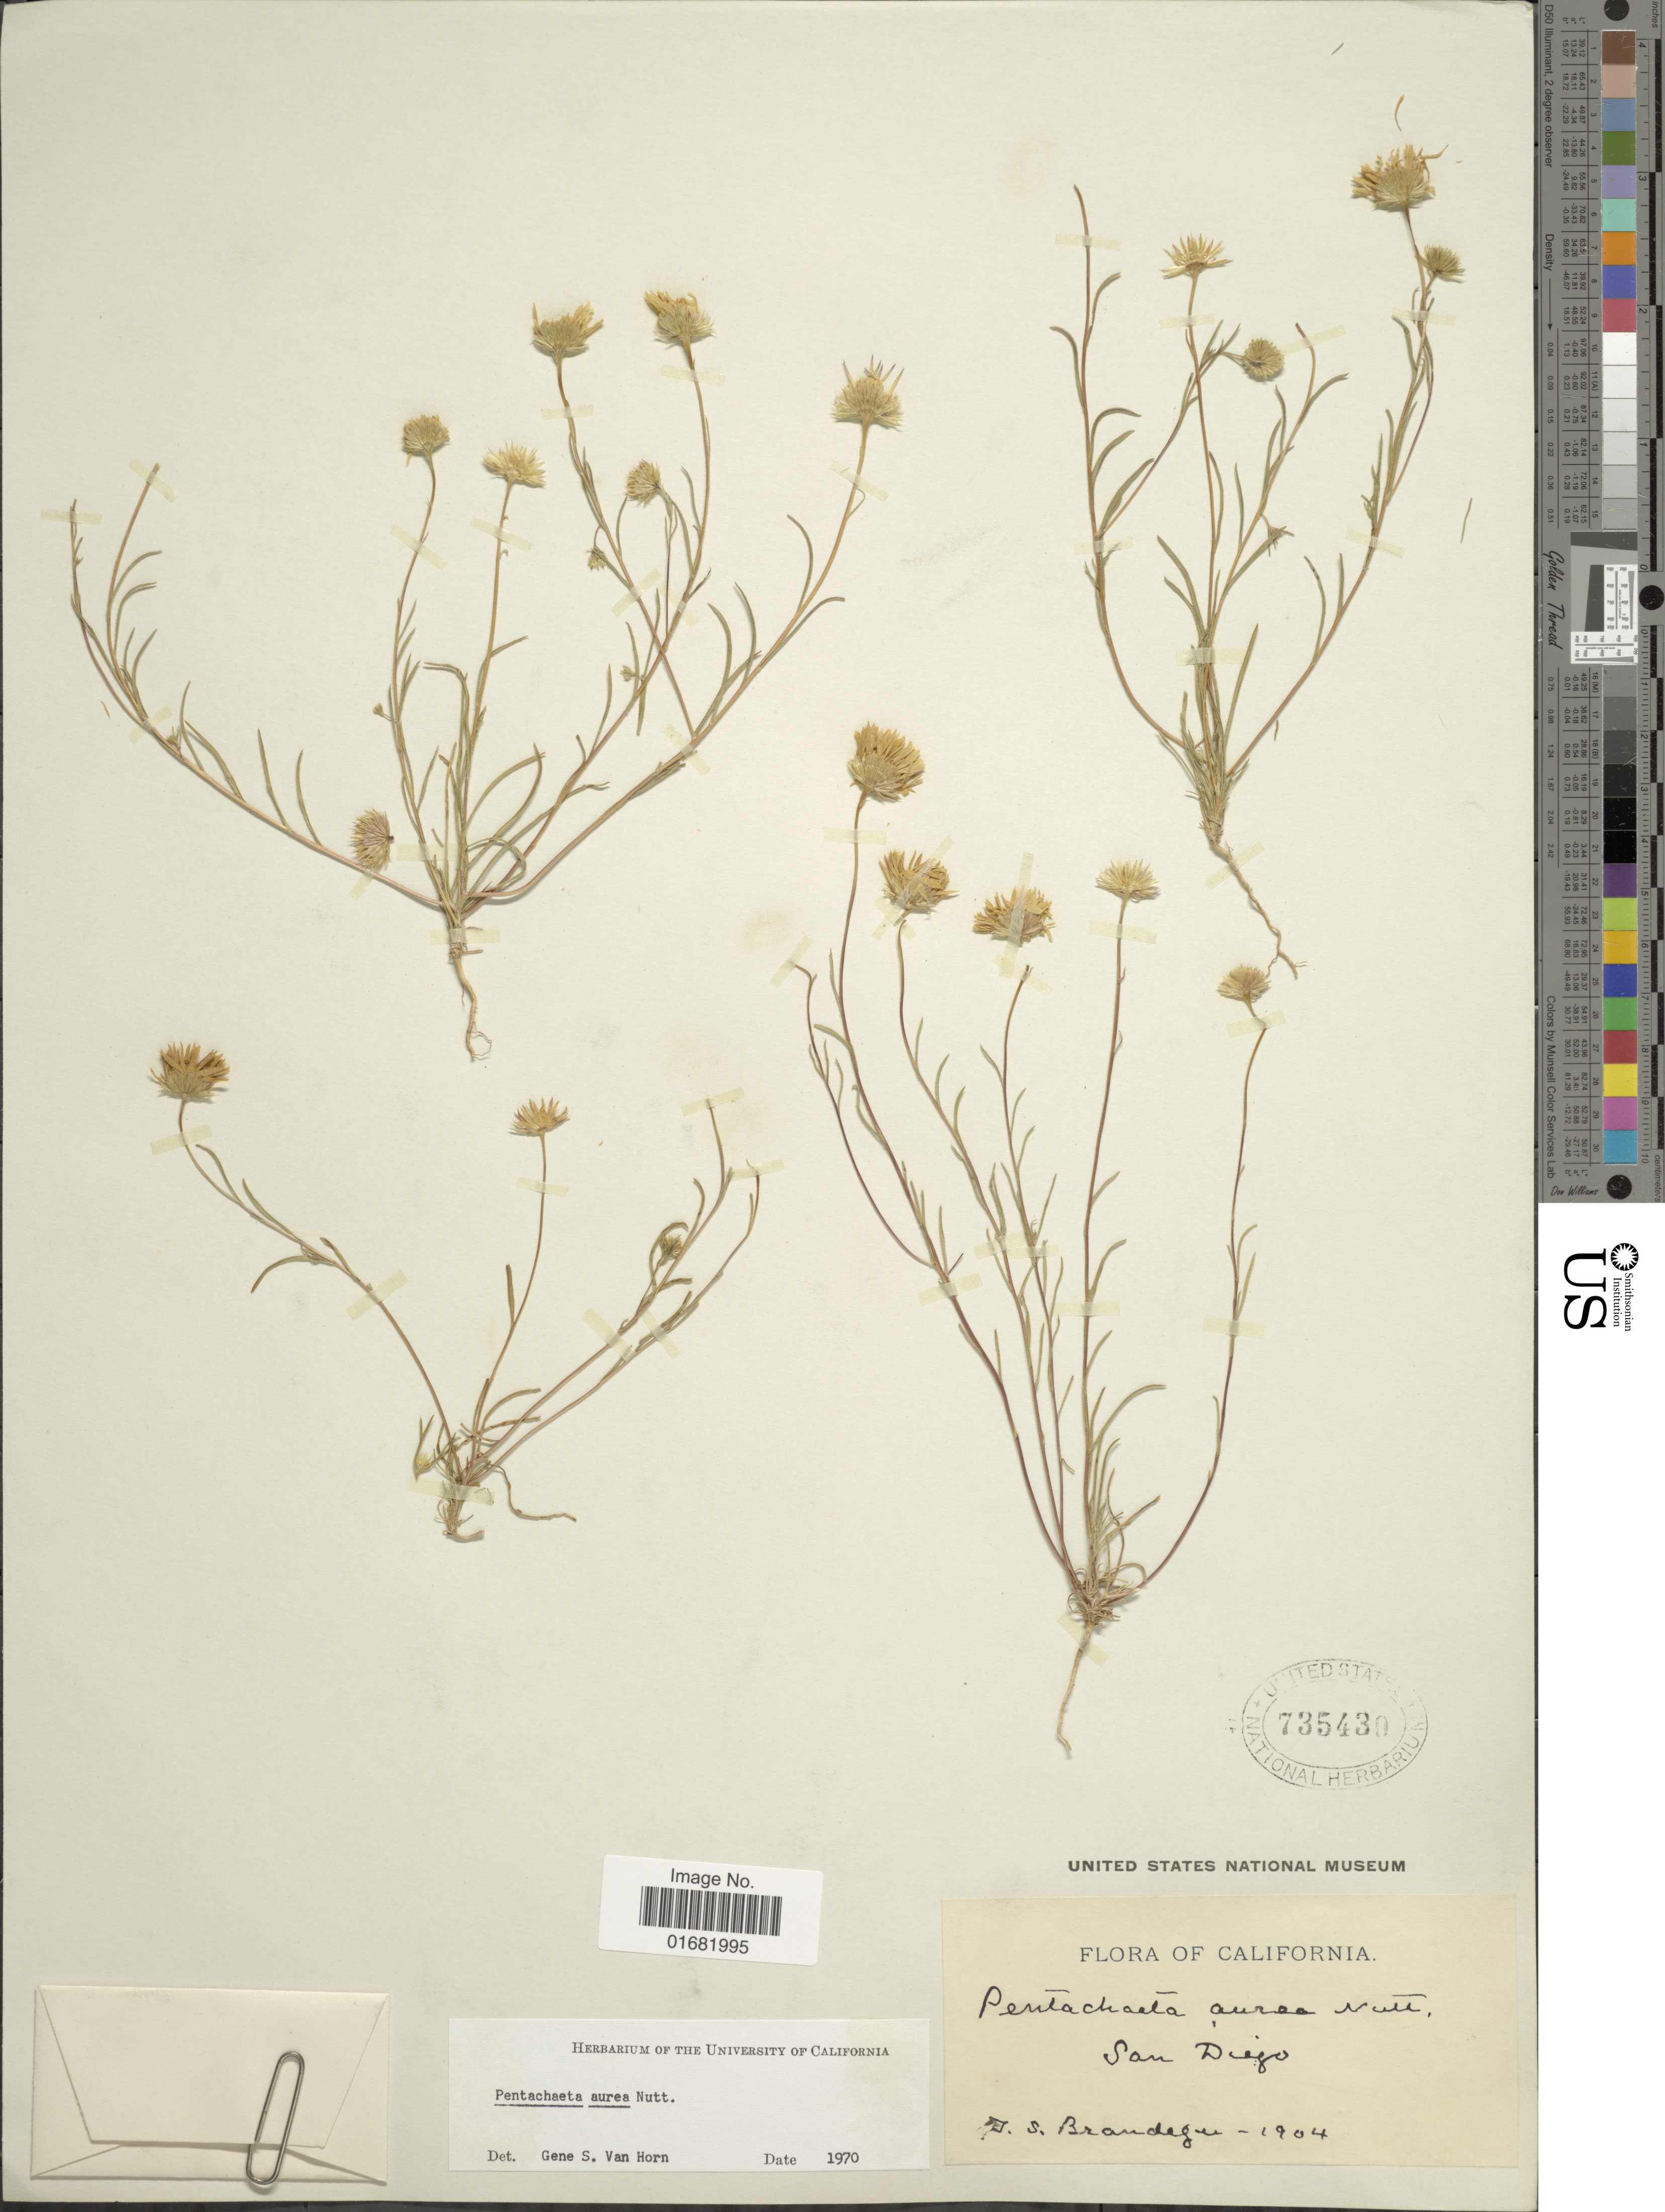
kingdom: Plantae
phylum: Tracheophyta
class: Magnoliopsida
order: Asterales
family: Asteraceae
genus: Pentachaeta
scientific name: Pentachaeta aurea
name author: Nutt.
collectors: T. S. Brandegee (herbarium)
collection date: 1904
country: United States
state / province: California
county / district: San Diego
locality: San Diego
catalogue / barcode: US 735430